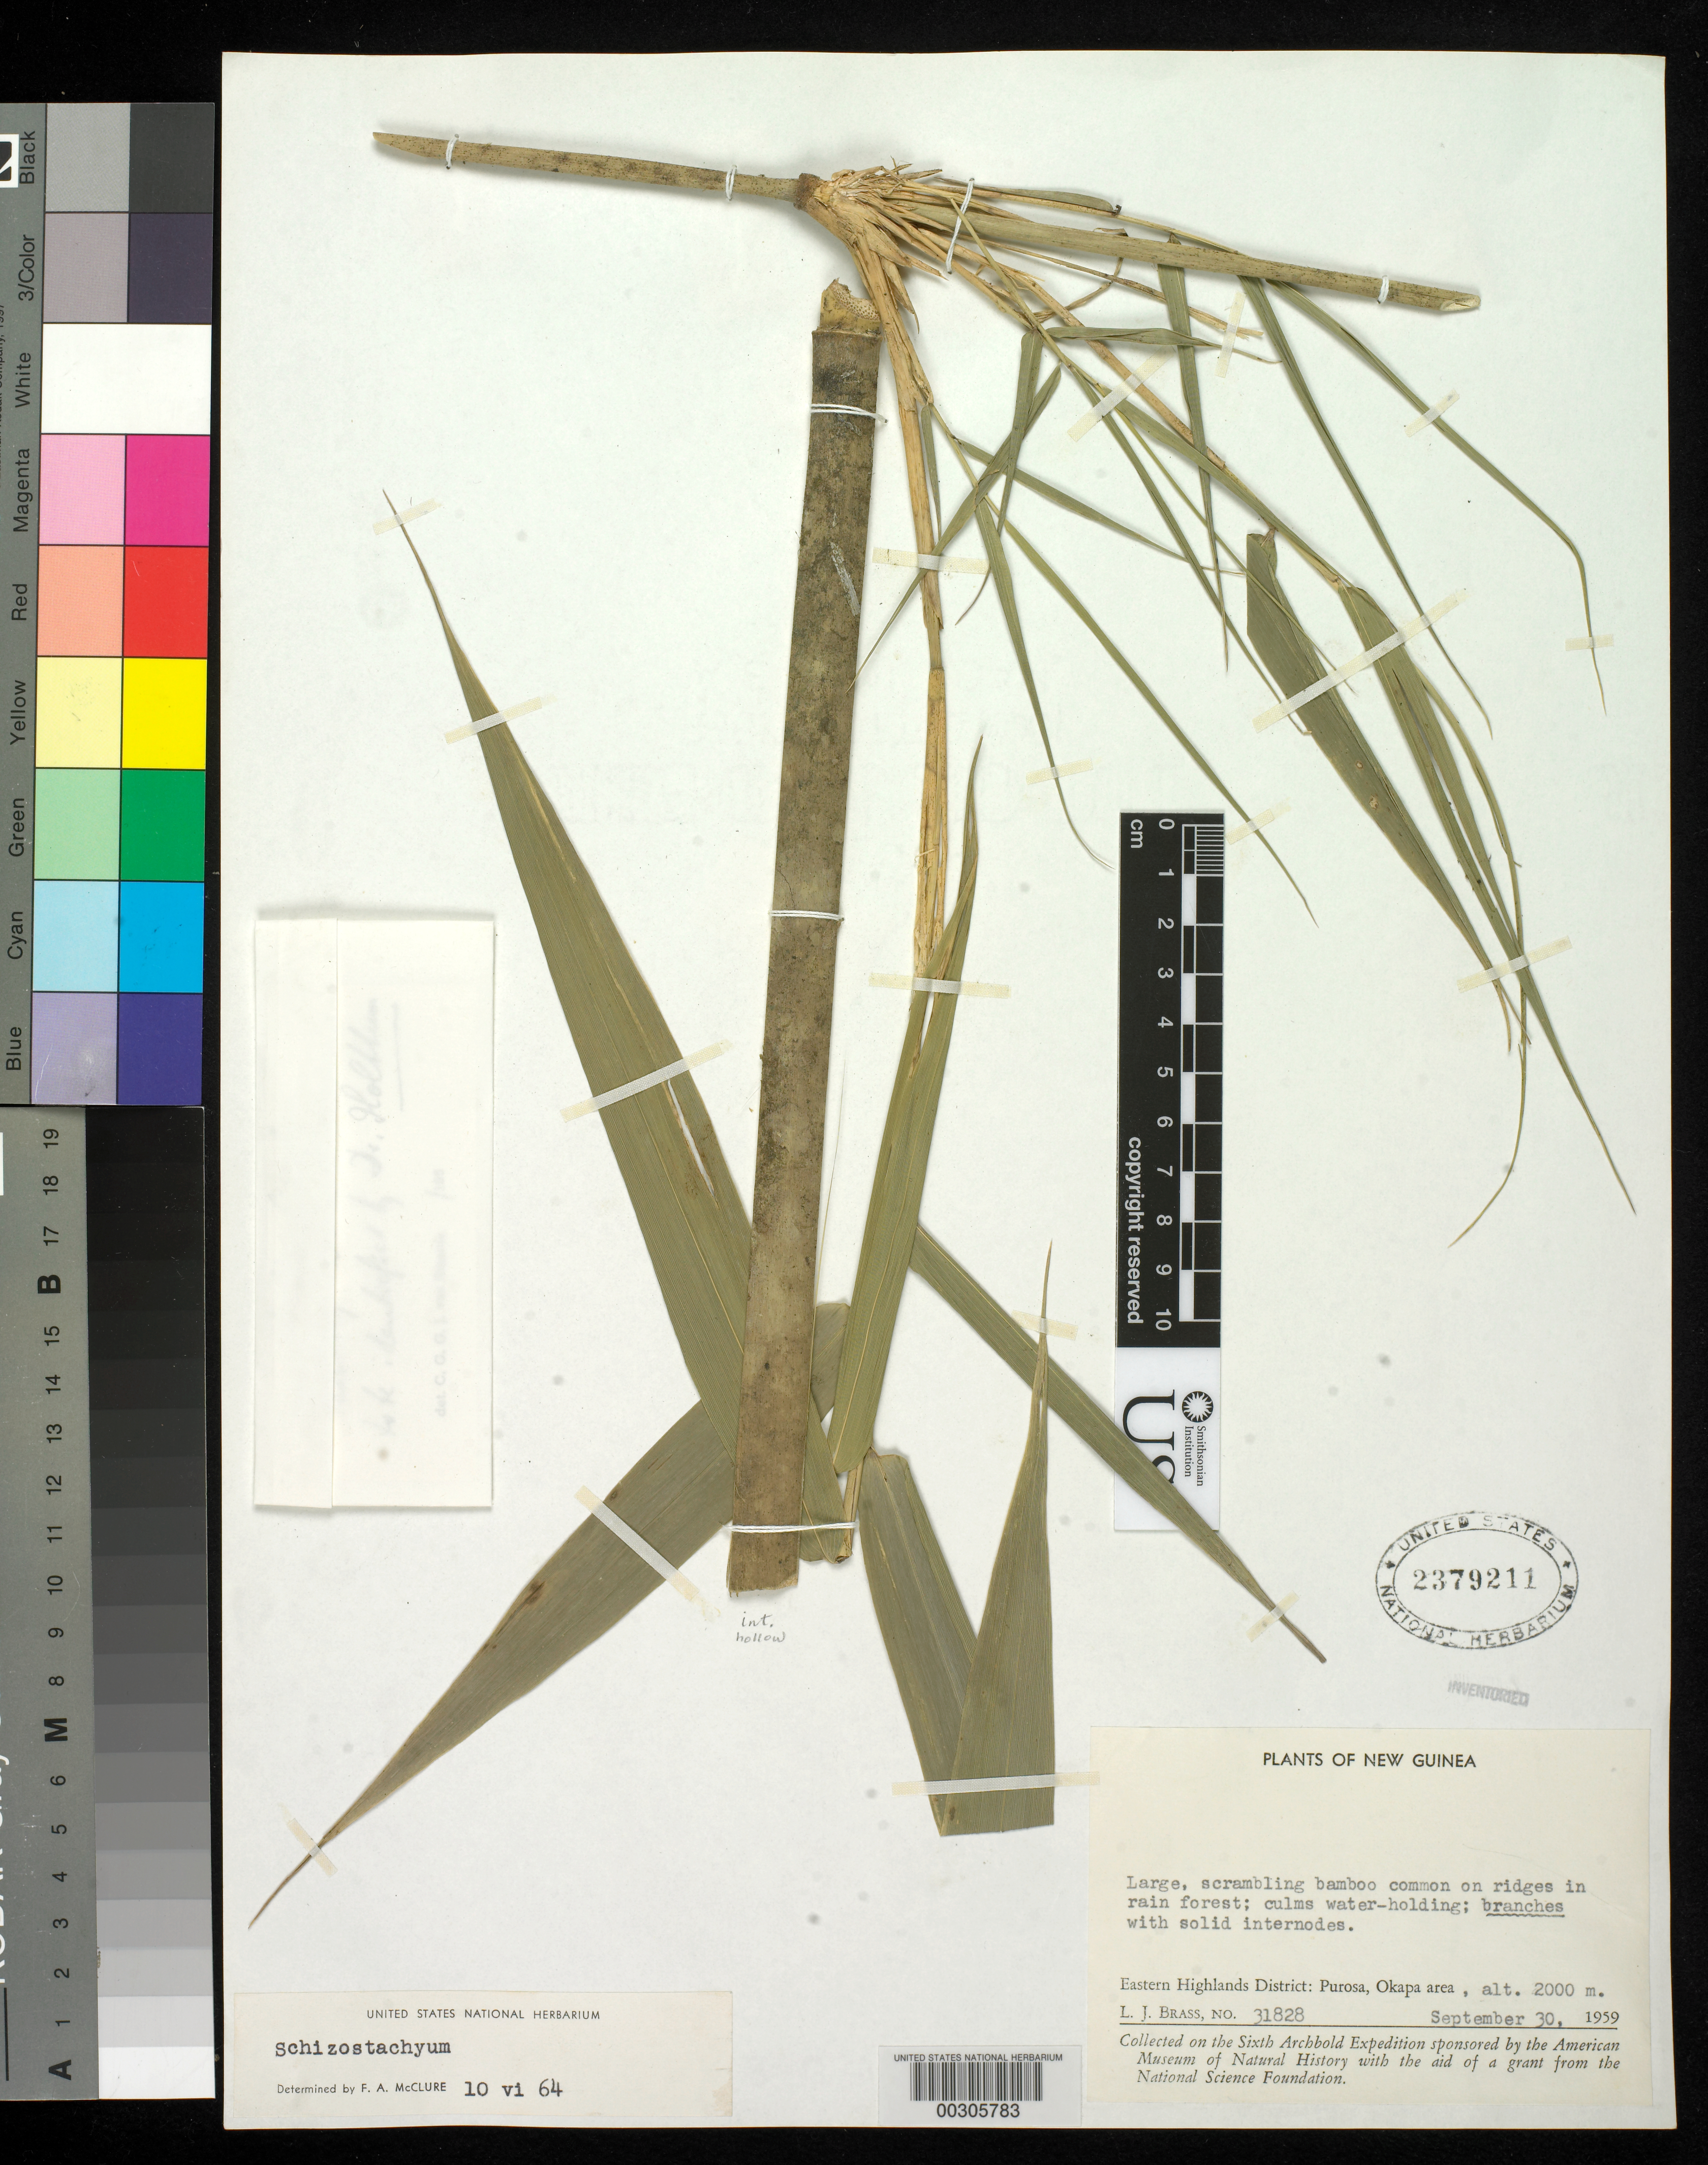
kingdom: Plantae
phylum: Tracheophyta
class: Liliopsida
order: Poales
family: Poaceae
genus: Schizostachyum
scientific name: Schizostachyum sp.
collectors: L. J. Brass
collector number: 31828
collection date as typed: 30 Sep 1959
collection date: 1959-09-30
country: Papua New Guinea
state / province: Eastern Highlands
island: New Guinea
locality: Eastern highlands, Purosa, Okapa area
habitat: common on ridges in rain forest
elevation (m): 2000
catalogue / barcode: US 2379211